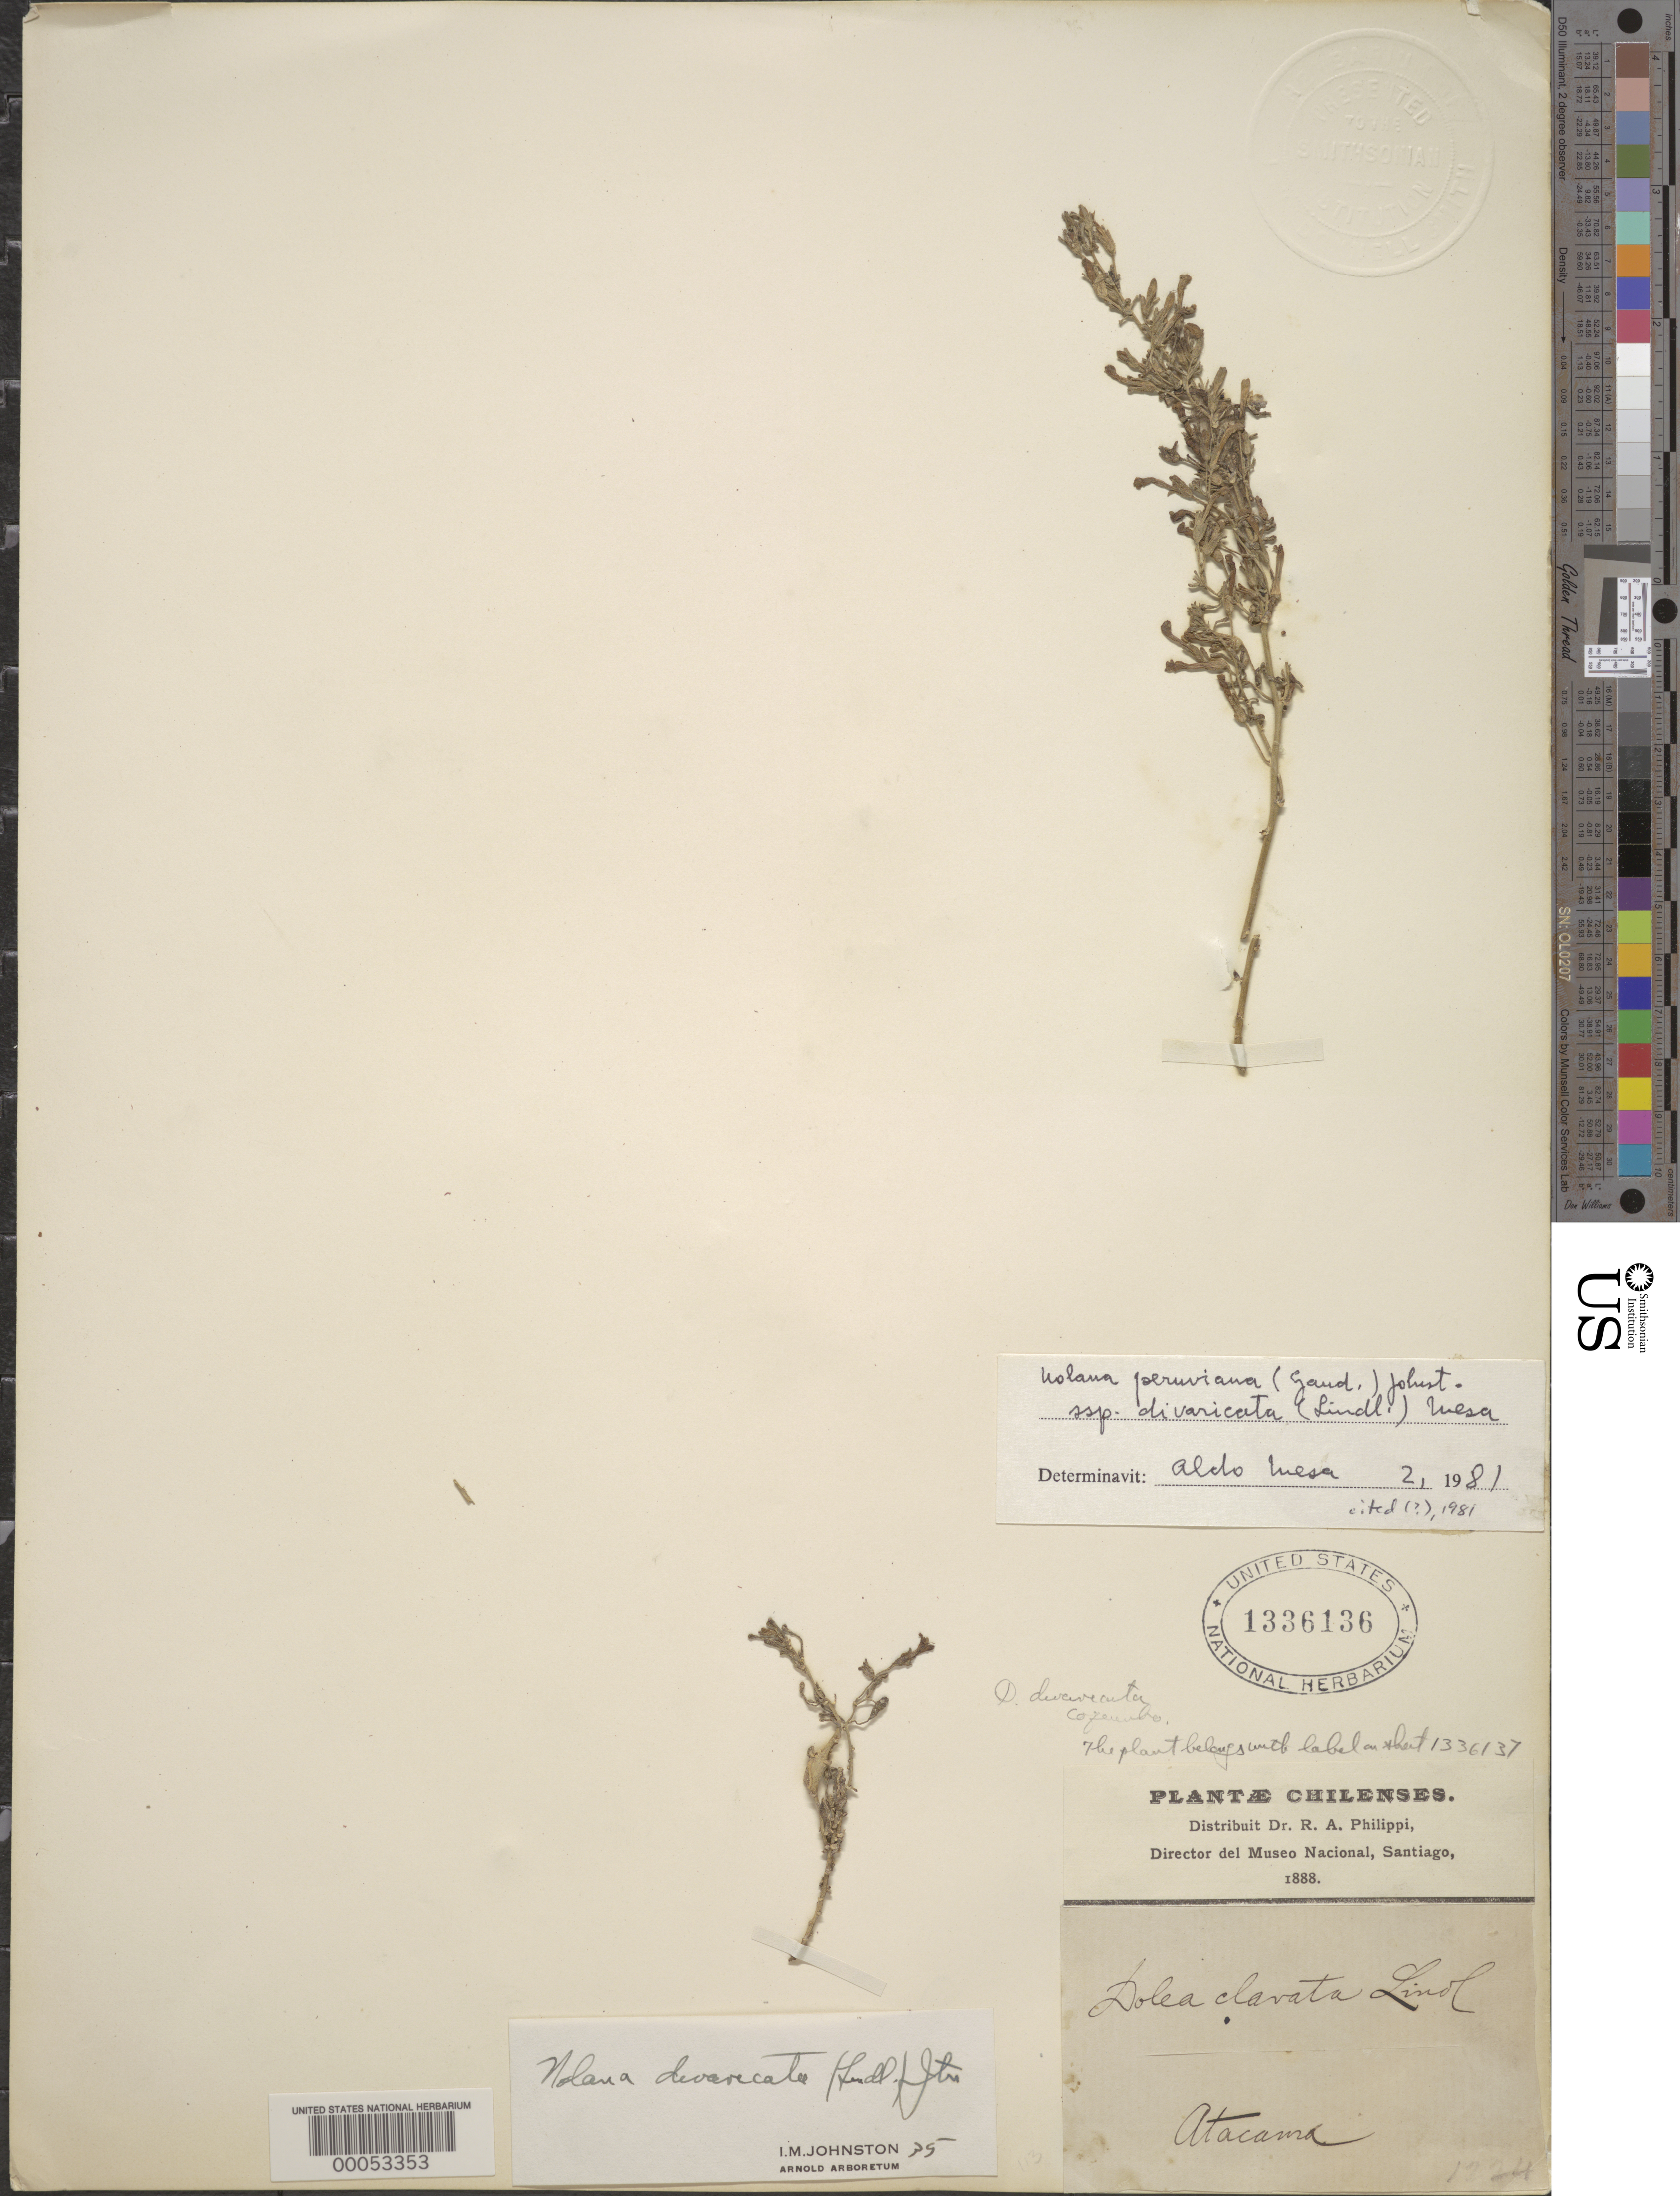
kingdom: Plantae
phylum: Tracheophyta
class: Magnoliopsida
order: Solanales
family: Solanaceae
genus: Nolana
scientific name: Nolana peruviana subsp. divaricata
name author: (Lindl.) Mesa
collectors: R. A. Philippi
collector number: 1224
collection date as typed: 1888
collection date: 1888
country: Chile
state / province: Atacama (III)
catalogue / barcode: US 1336136